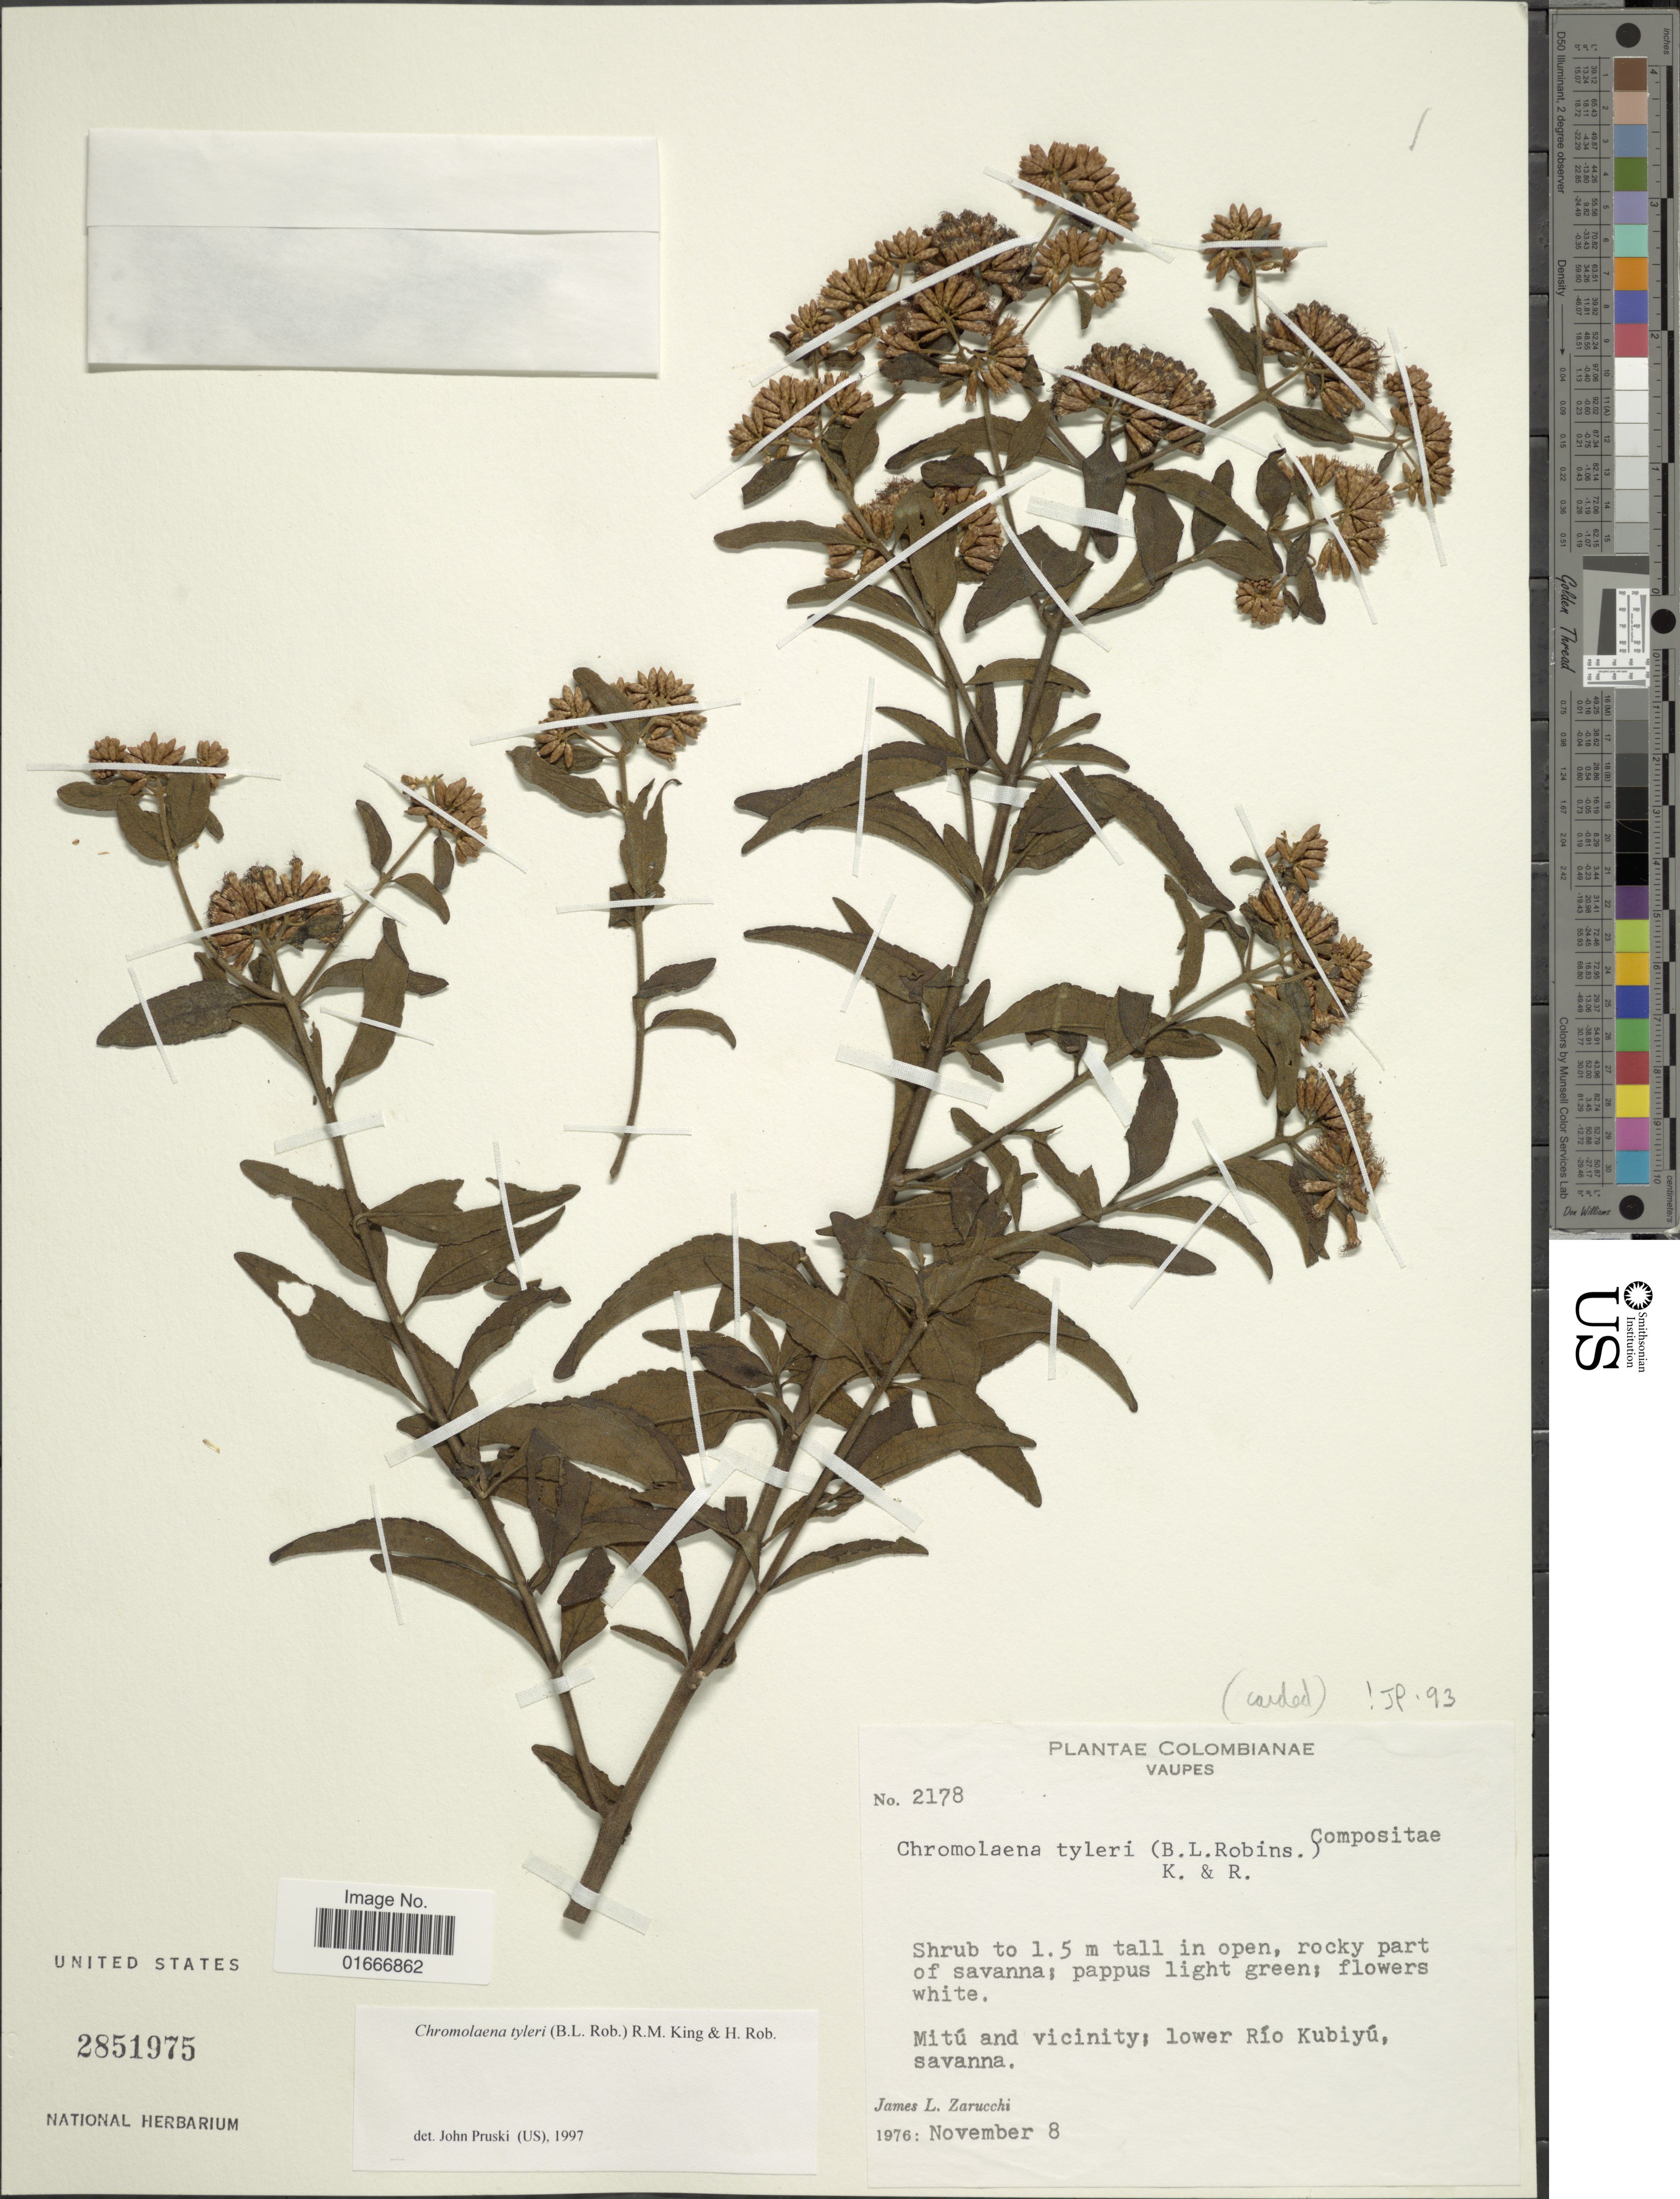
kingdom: Plantae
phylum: Tracheophyta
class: Magnoliopsida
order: Asterales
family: Asteraceae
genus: Chromolaena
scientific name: Chromolaena tyleri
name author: (B.L. Rob.) R.M. King & H. Rob.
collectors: J. L. Zarucchi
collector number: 2178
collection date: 1976-11-08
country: Colombia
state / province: Vaupés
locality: Colombianae. Vaupés. Mitu and vicinity; lower Rio Kubiyuu, savanna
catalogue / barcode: US 2851975